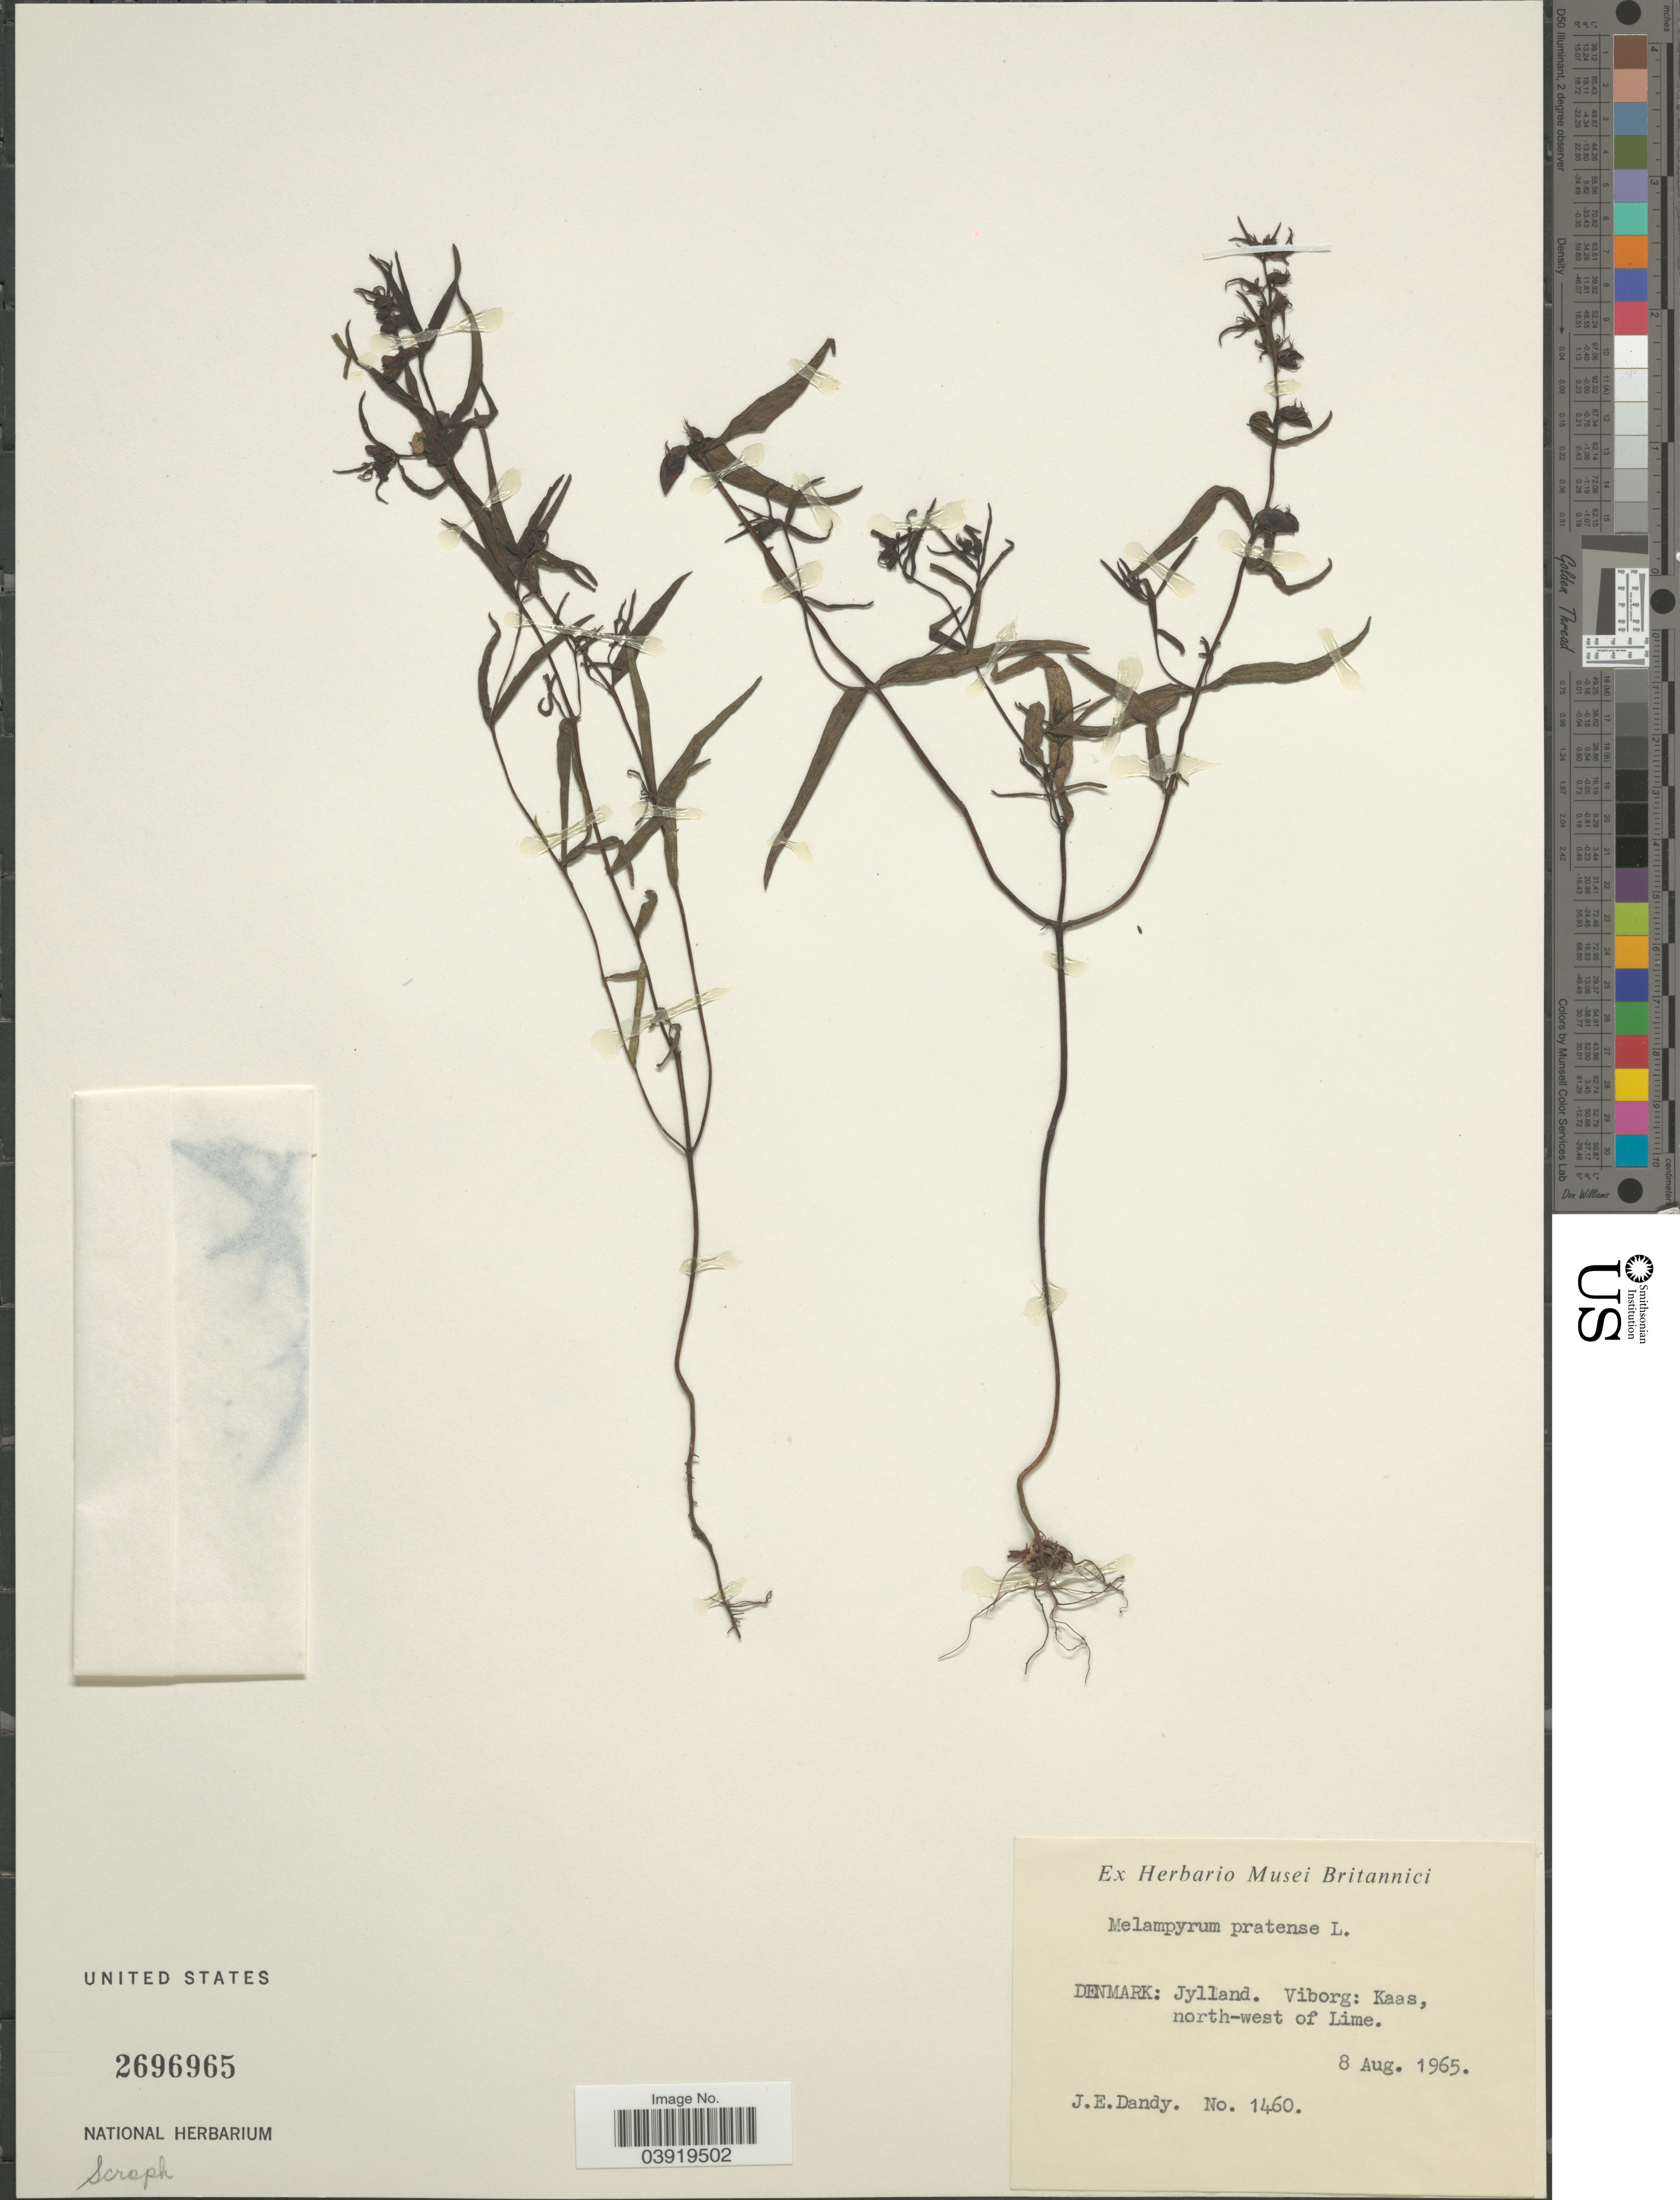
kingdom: Plantae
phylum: Tracheophyta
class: Magnoliopsida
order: Lamiales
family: Orobanchaceae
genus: Euphrasia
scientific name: Euphrasia pratensis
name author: Rchb. f.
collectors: J. E. Dandy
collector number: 1460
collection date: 1965-08-08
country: Denmark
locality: Jylland. Viborg: Kaas, north-west of Lime.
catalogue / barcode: US 2696965